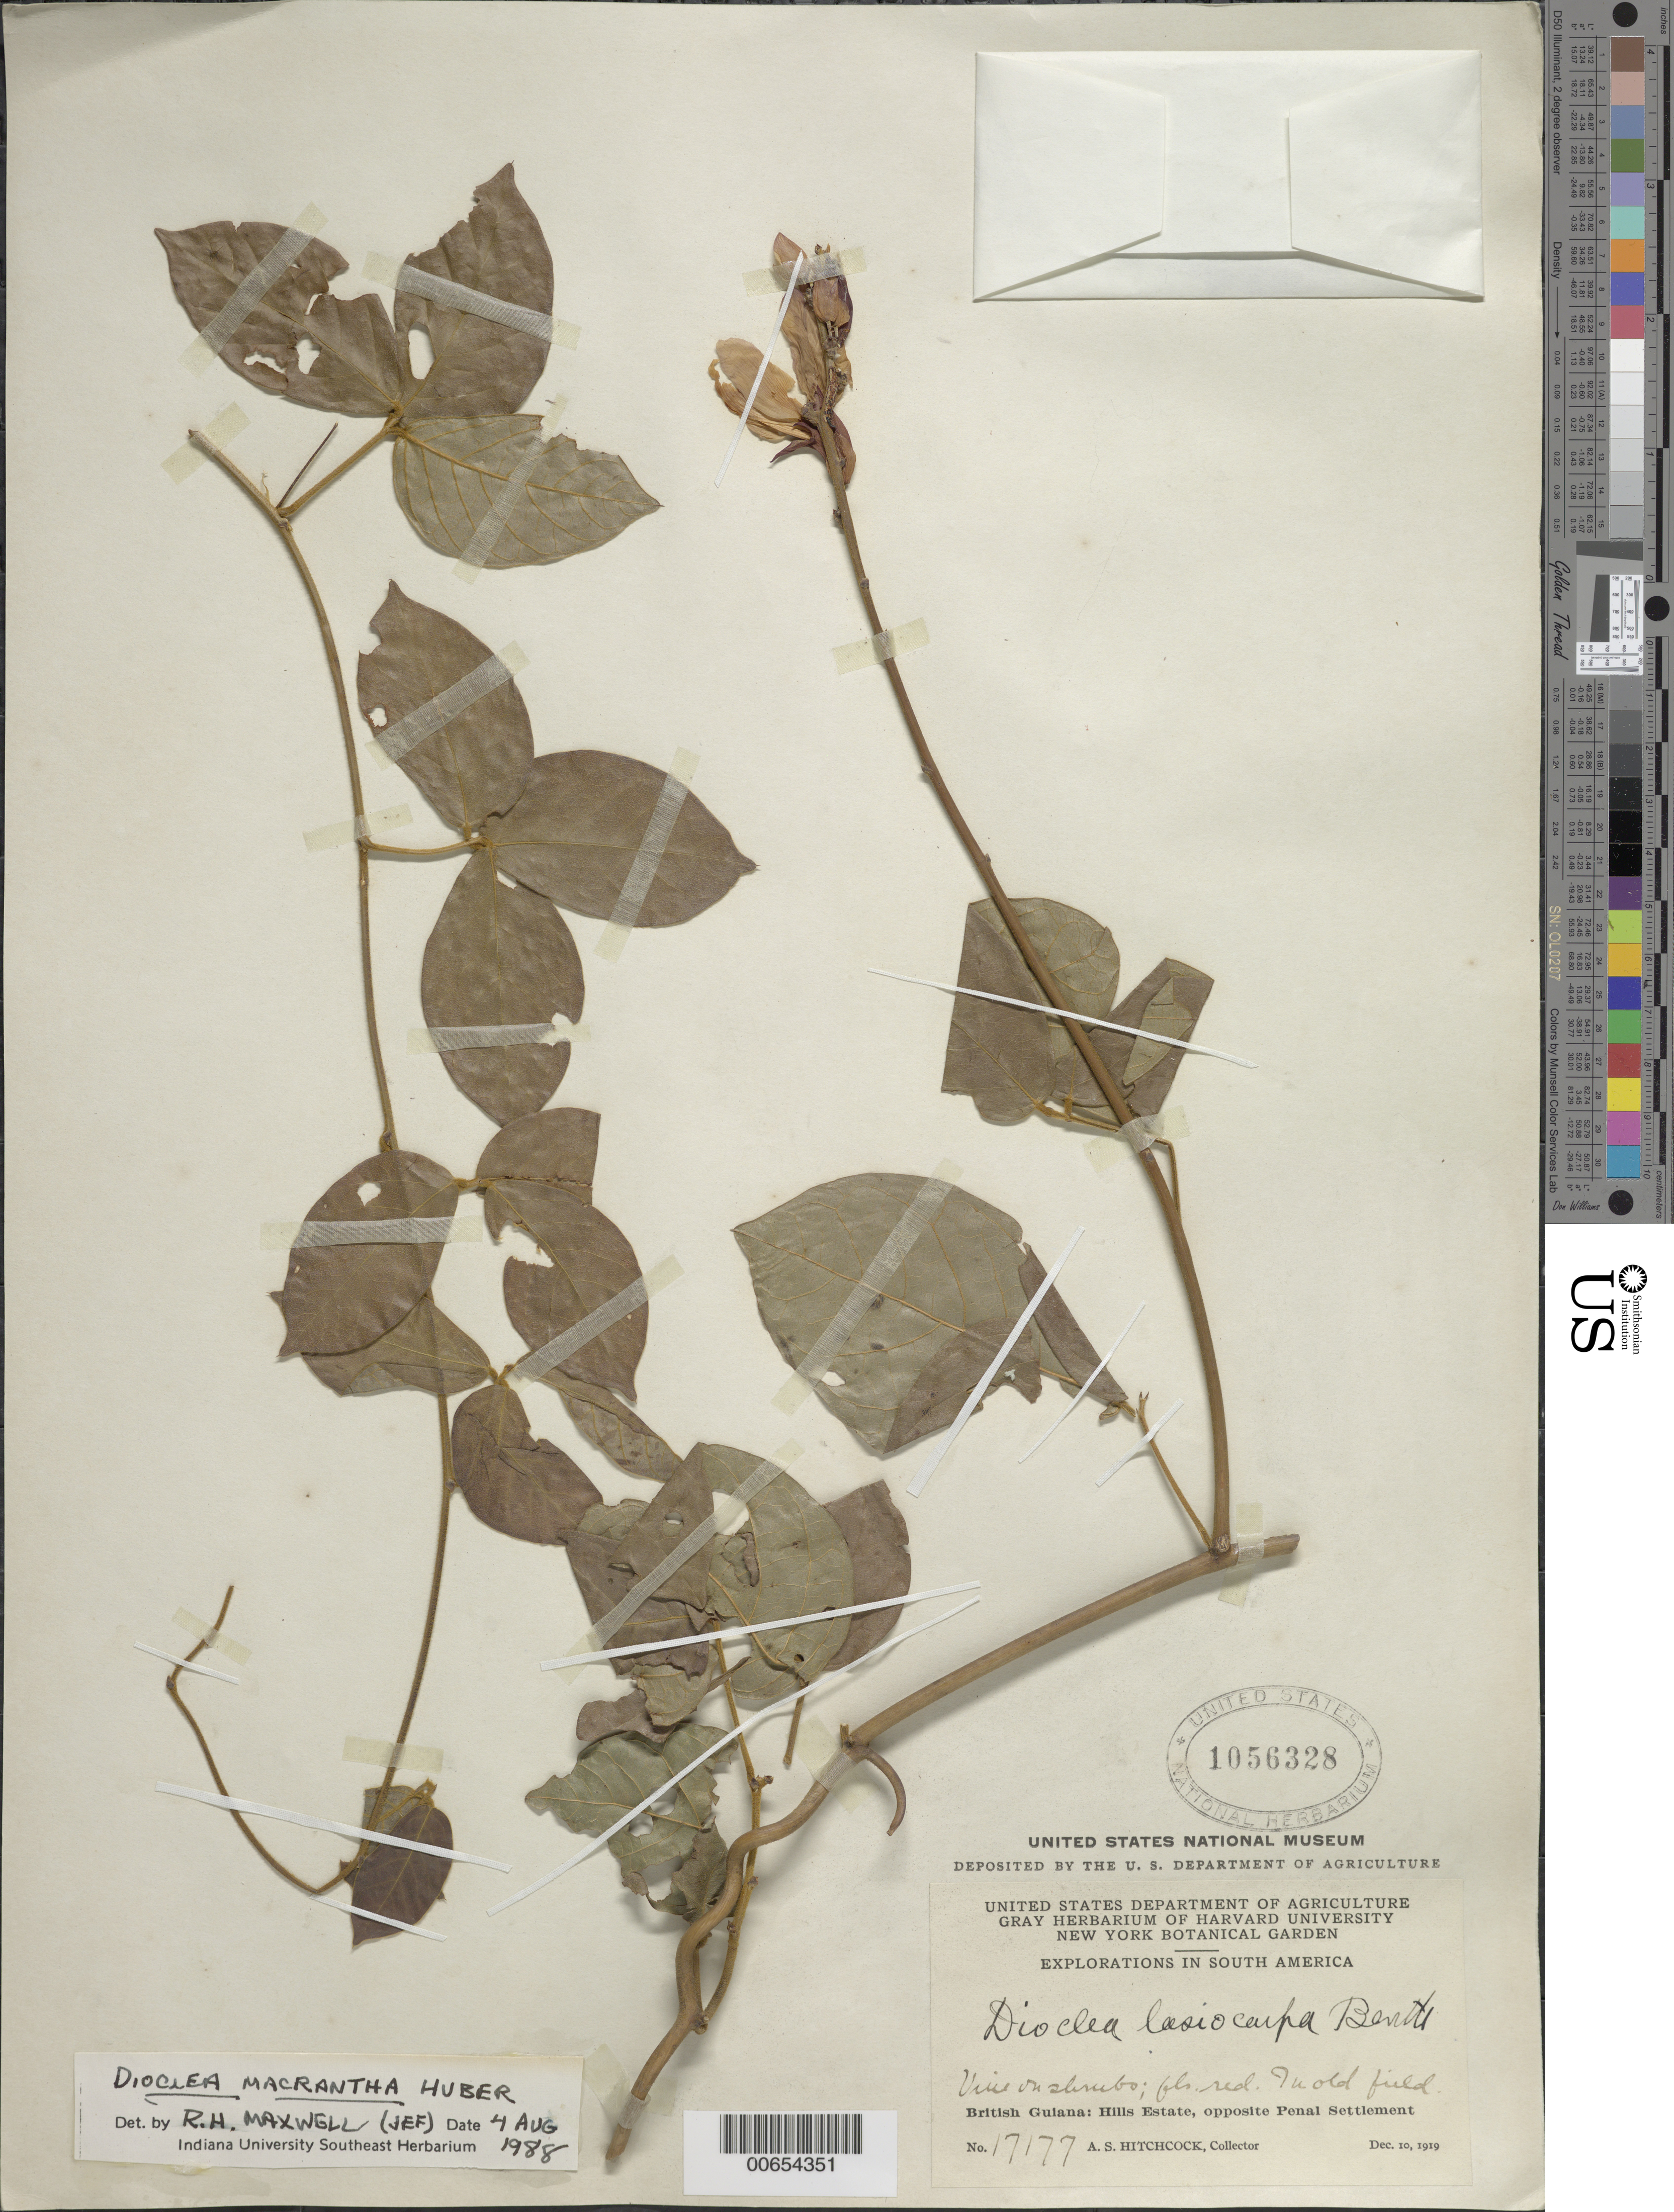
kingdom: Plantae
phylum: Tracheophyta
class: Magnoliopsida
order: Fabales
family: Fabaceae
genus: Dioclea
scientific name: Dioclea macrantha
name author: Huber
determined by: Maxwell, R. H., (JEF), Indiana University Southeast (UNITED STATES)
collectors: A. S. Hitchcock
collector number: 17177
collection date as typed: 10-Dec-19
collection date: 1919-12-10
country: Guyana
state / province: Cuyuni-Mazaruni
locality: Penal Settlement, opposite; Hills Estate, 3 mi SW of Bartica near Mazaruni R.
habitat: Old field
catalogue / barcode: US 1056328